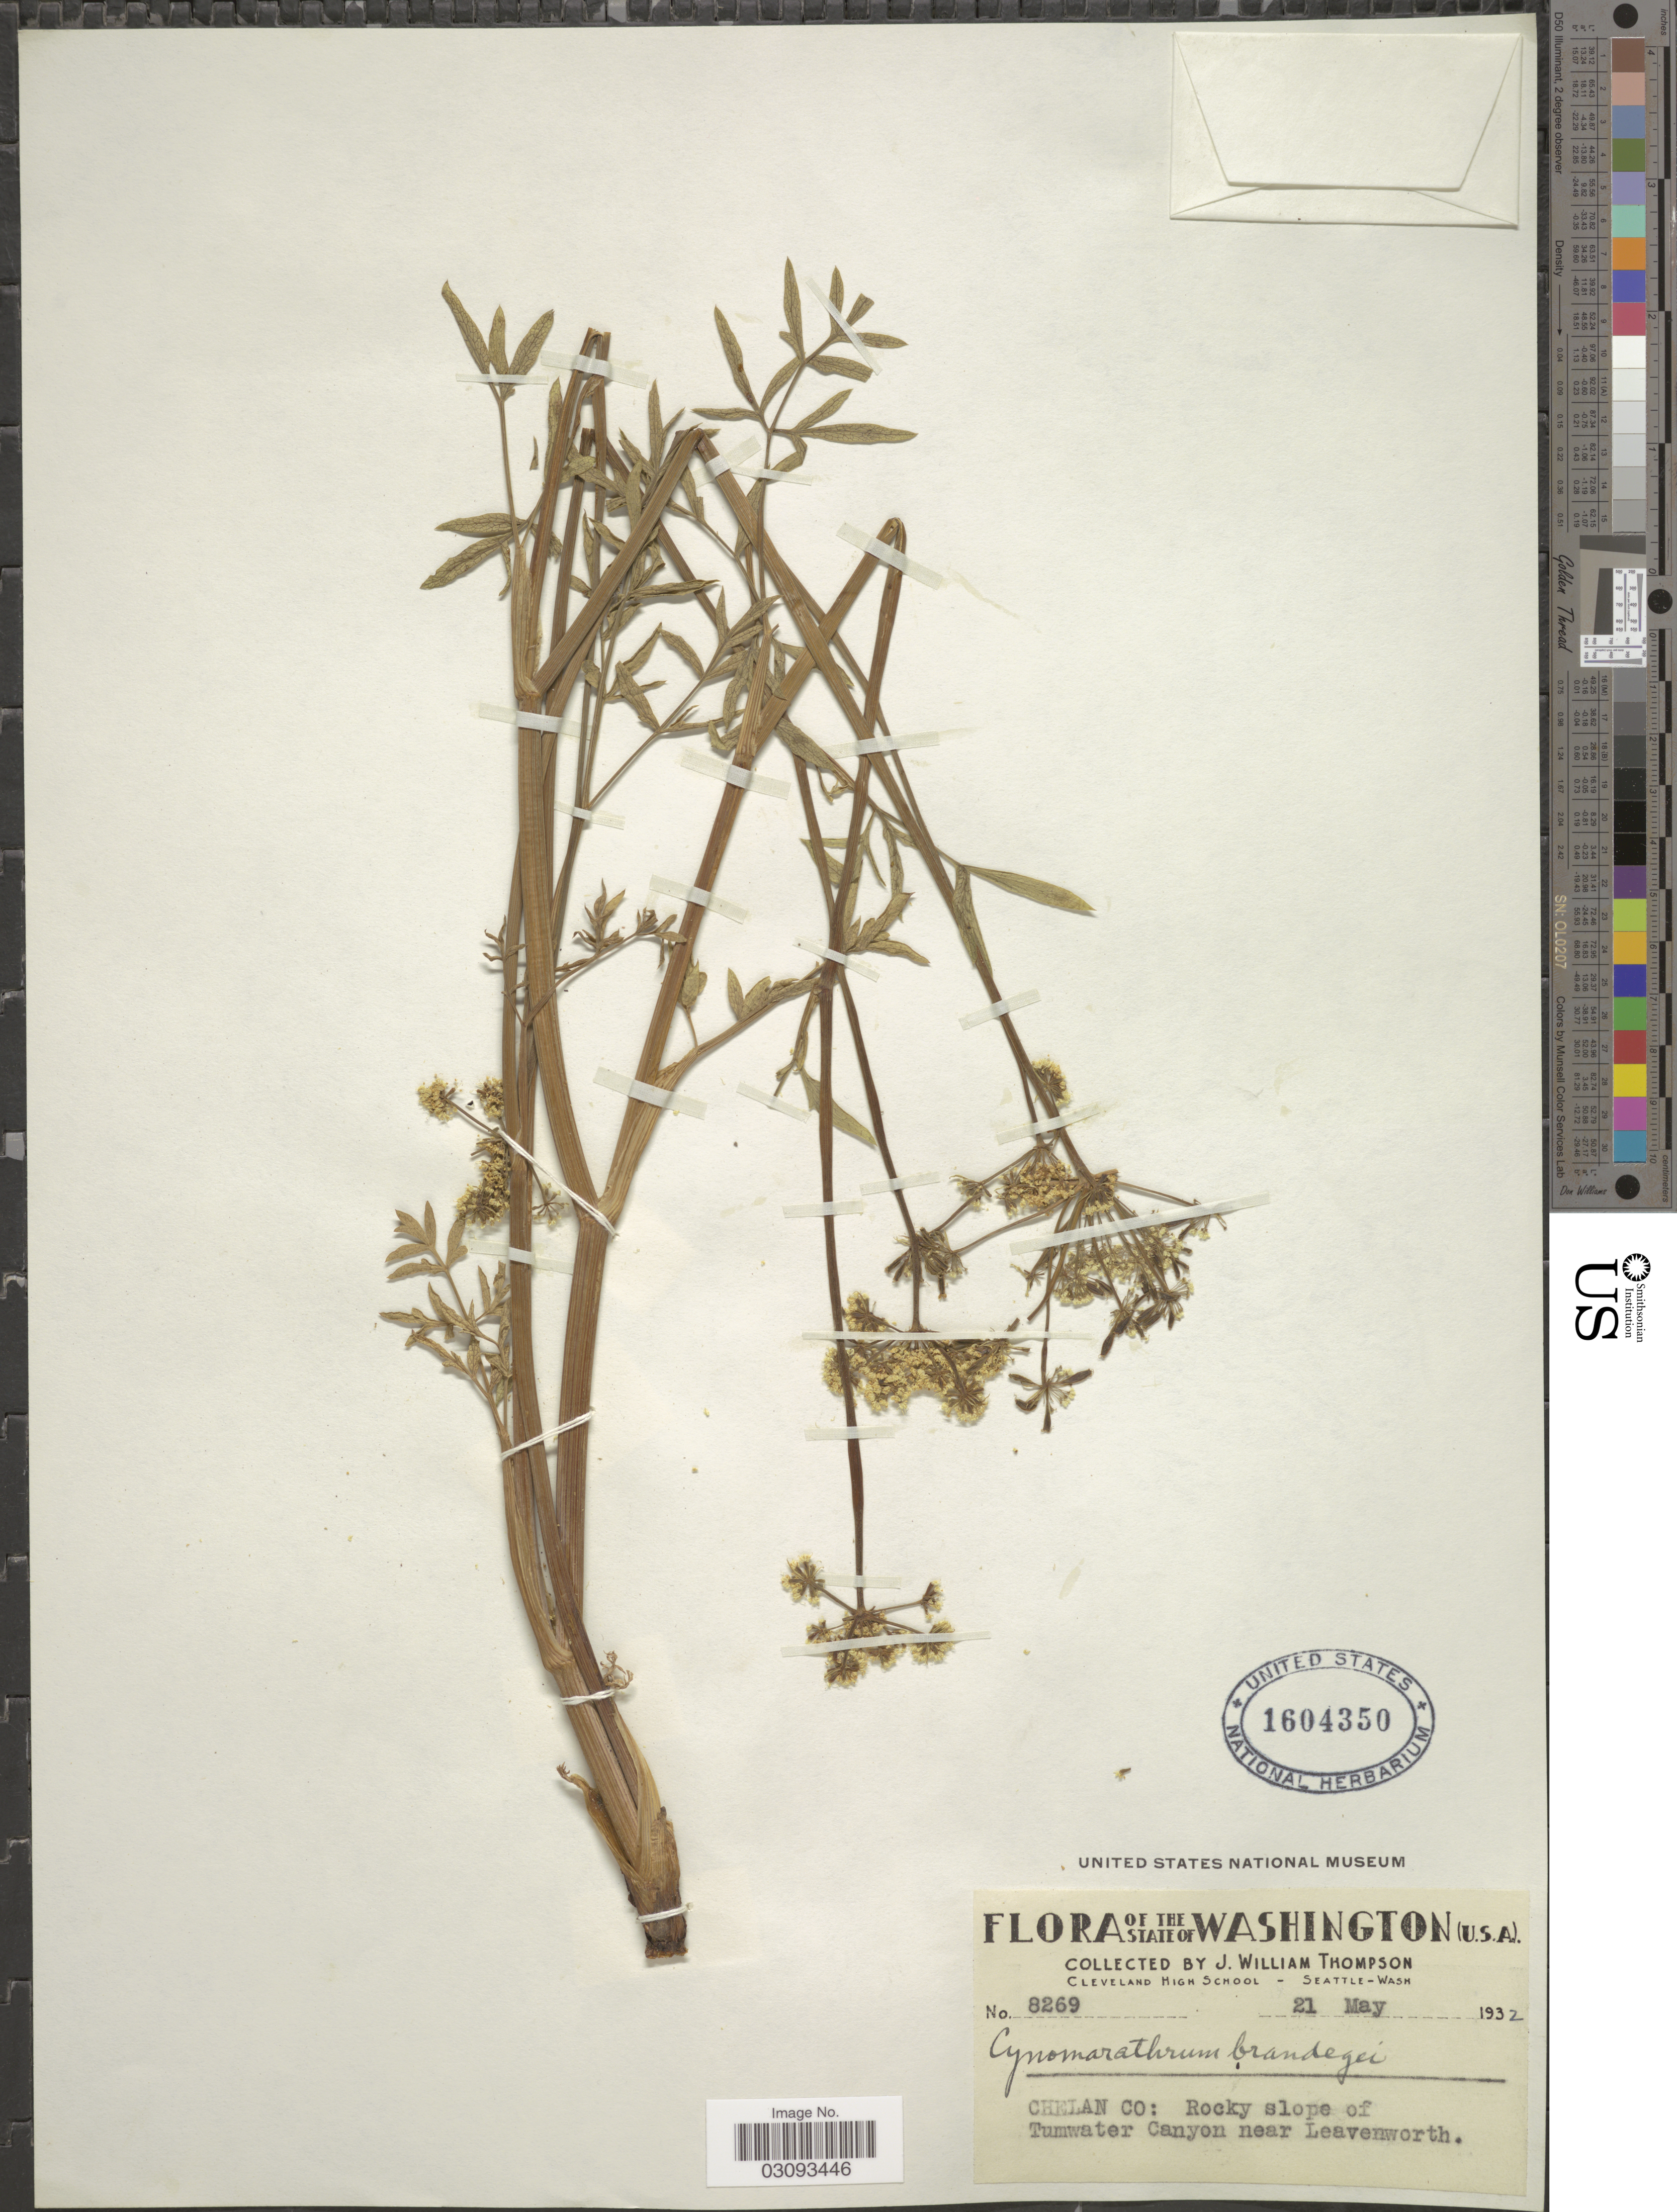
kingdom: Plantae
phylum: Tracheophyta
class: Magnoliopsida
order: Apiales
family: Apiaceae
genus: Lomatium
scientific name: Lomatium brandegeei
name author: (J.M. Coult. & Rose) J.F. Macbr.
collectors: J. W. Thompson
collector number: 8269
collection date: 1932-05-21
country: United States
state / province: Washington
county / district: Chelan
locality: Chelan Co: Rocky slope of Tumwater Canyon near Leavenworth.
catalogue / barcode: US 1604350